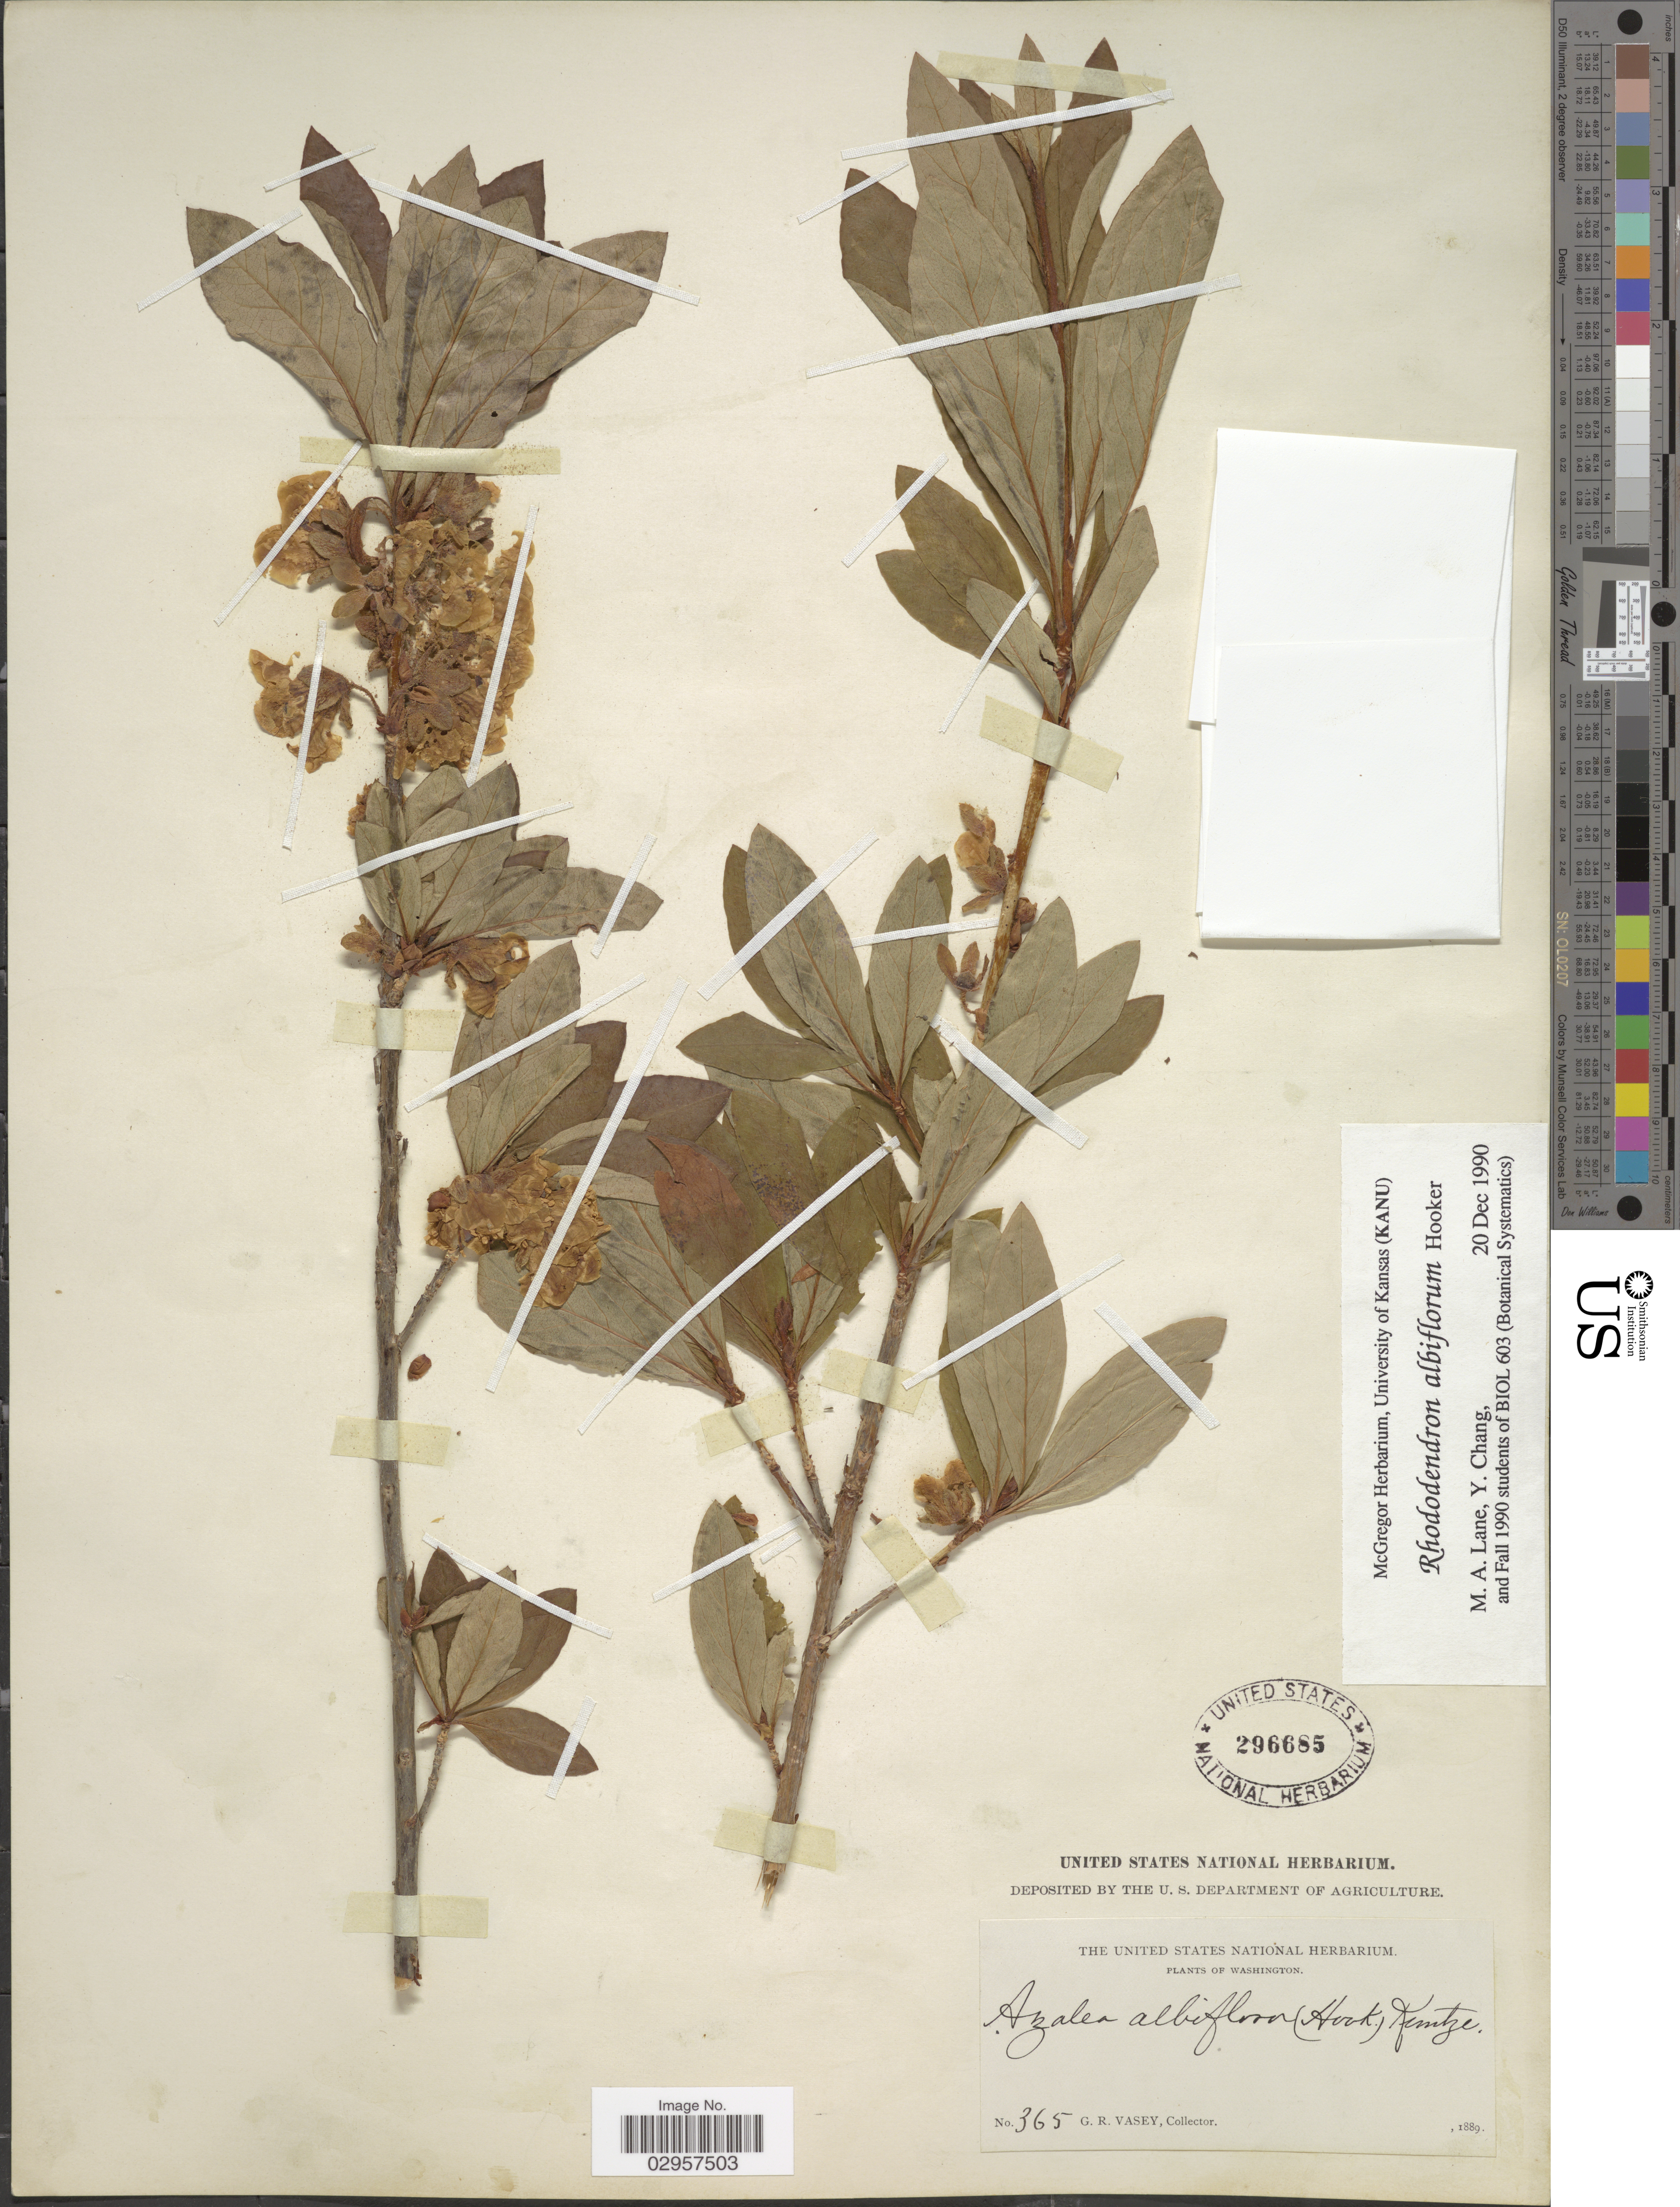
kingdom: Plantae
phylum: Tracheophyta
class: Magnoliopsida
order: Ericales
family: Ericaceae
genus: Rhododendron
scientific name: Rhododendron albiflorum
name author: Hook.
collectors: G. R. Vasey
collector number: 365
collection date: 1889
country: United States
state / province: Washington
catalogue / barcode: US 296685